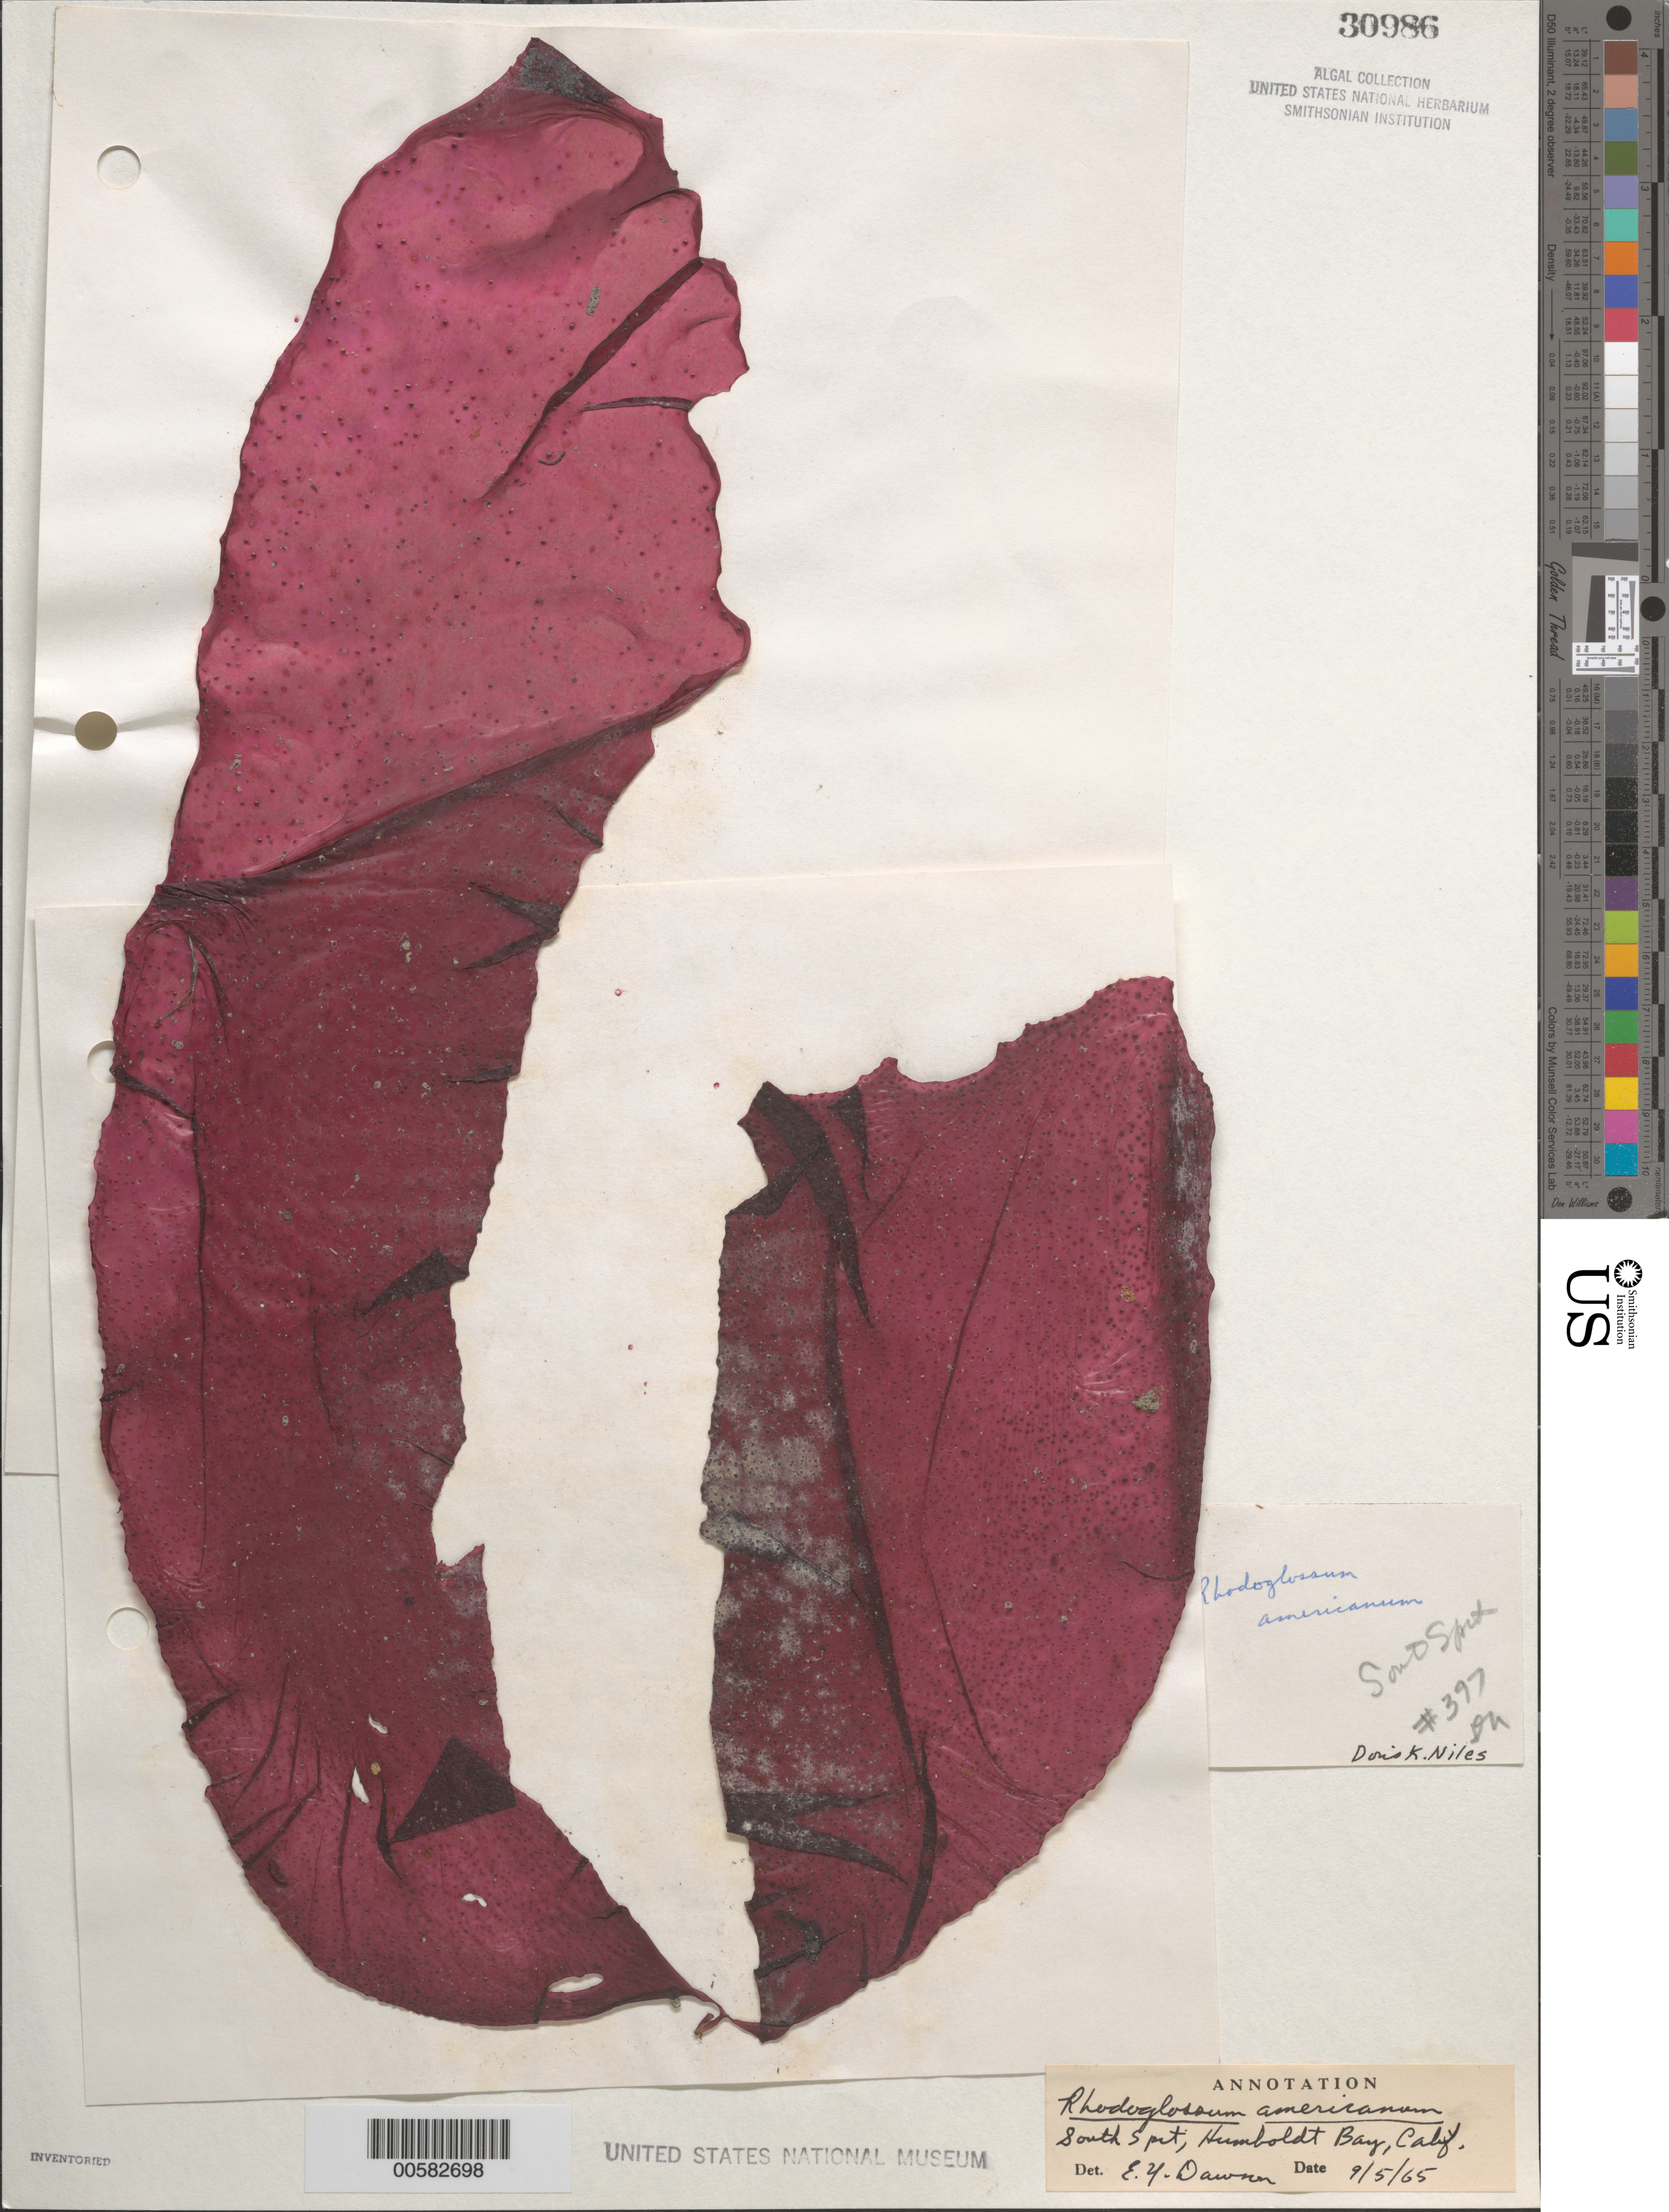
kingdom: Plantae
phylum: Rhodophyta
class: Florideophyceae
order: Gigartinales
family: Gigartinaceae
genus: Mazzaella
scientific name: Mazzaella californica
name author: (J. Agardh) G. De Toni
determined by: Algae name updating Project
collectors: D. Niles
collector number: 397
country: United States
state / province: California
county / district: Humboldt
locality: South spit, Humboldt Bay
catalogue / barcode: US 30986